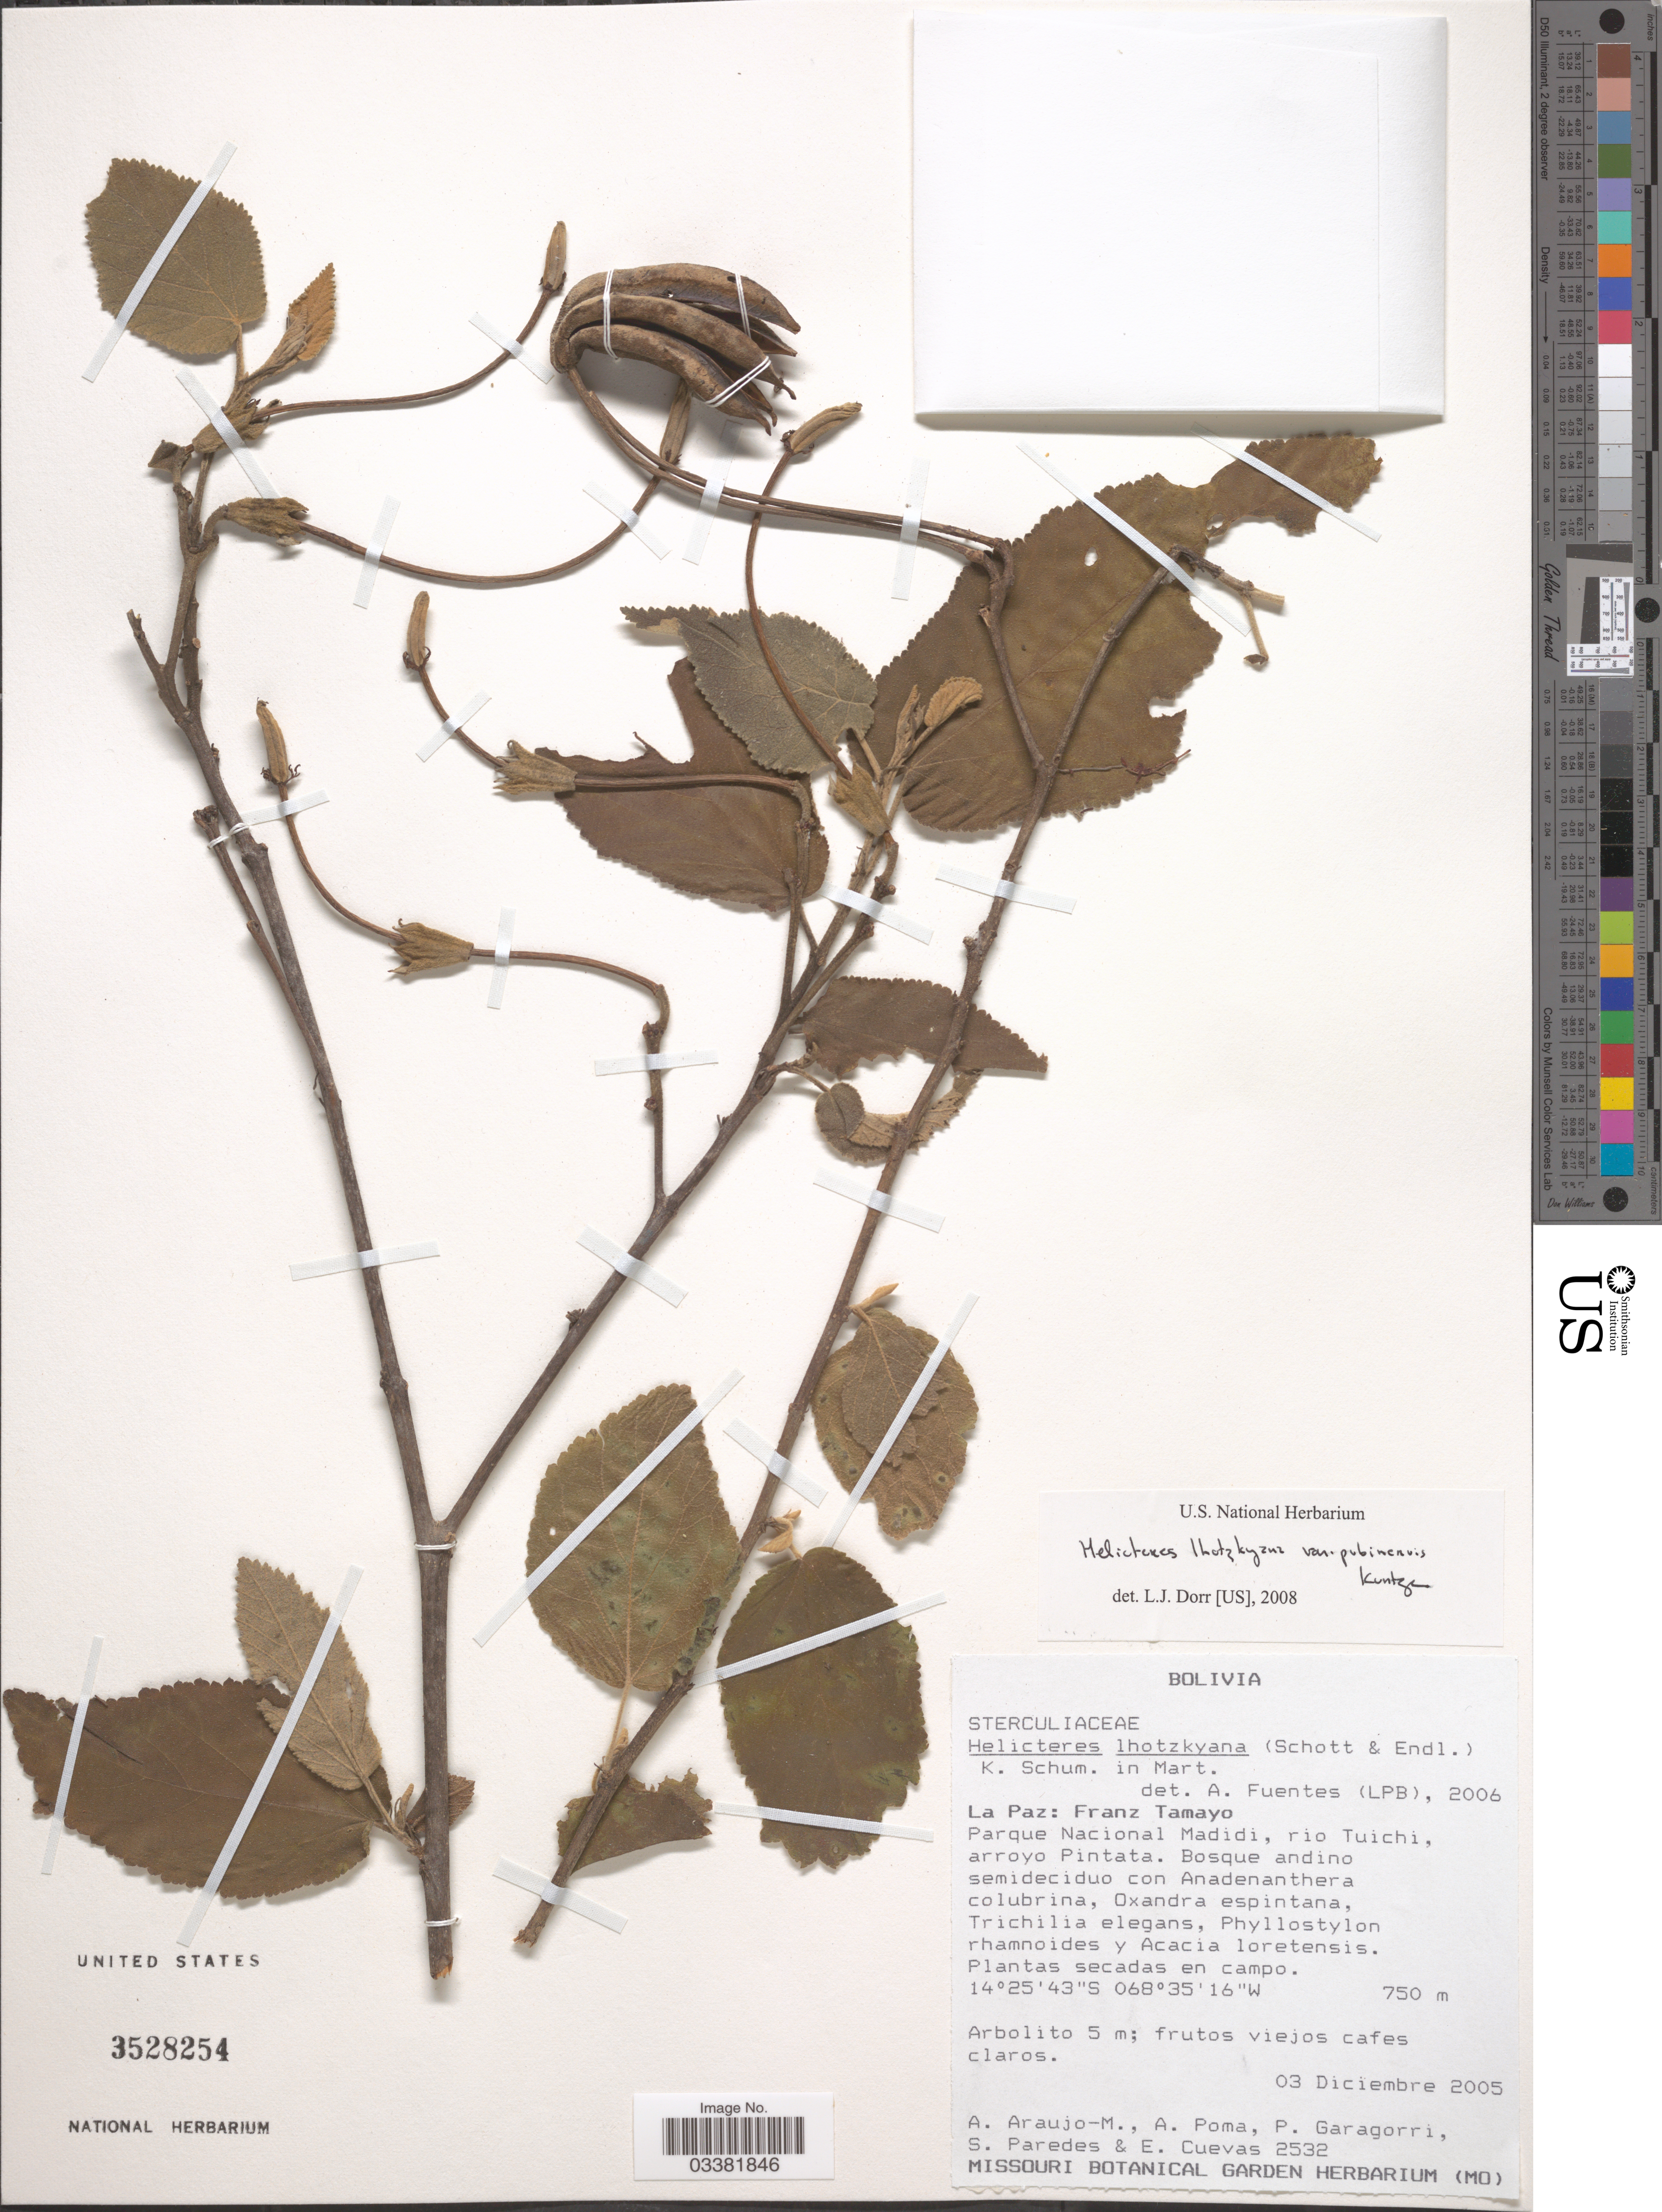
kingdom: Plantae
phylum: Tracheophyta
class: Magnoliopsida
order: Malvales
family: Malvaceae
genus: Helicteres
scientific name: Helicteres lhotzkyana var. pubinervis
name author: Kuntze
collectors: A. Araujo-M., A. Poma, P. Garagorri, S. Paredes & E. Cuevas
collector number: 2532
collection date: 2005-12-03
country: Bolivia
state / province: La Paz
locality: Franz Tamayo. Parque Nacional Madidi, rio Tuichi, arroyo Pintata.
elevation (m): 750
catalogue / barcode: US 3528254